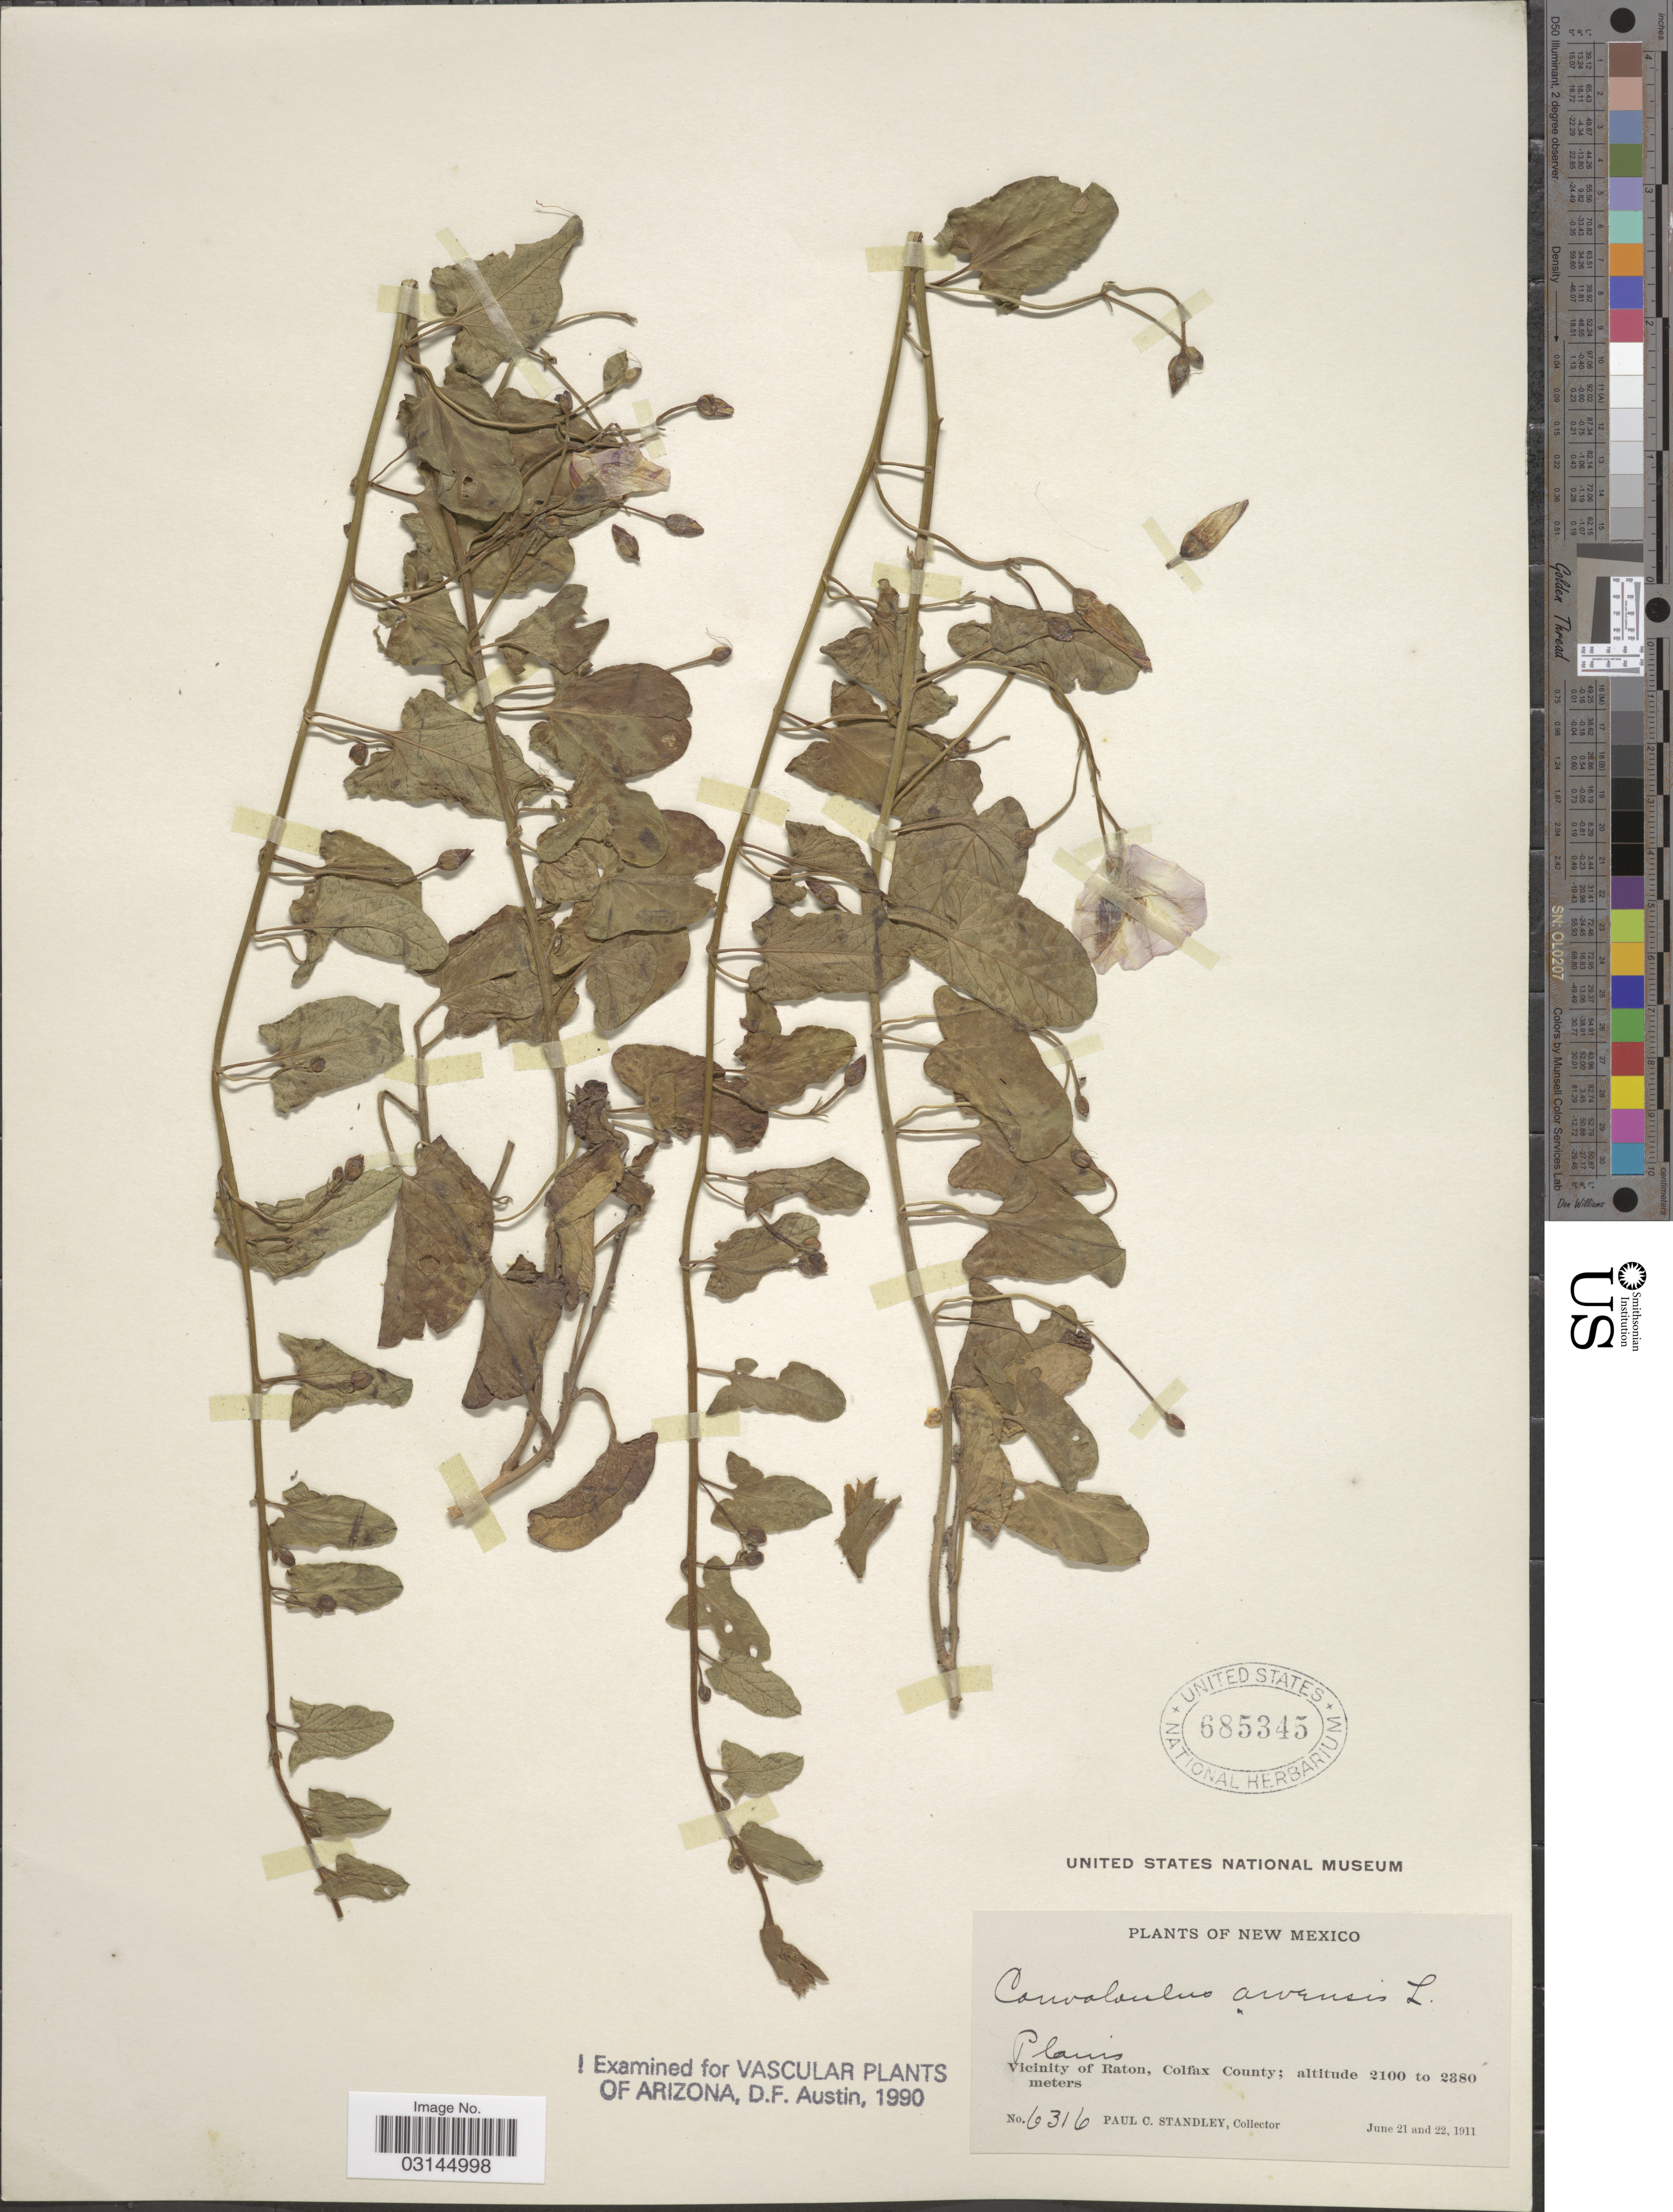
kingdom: Plantae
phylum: Tracheophyta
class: Magnoliopsida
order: Solanales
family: Convolvulaceae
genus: Convolvulus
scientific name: Convolvulus arvensis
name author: L.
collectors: P. C. Standley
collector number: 6316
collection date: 1911-06-21/1911-06-22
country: United States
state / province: New Mexico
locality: Vicinity of Raton, Colfax County.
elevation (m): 2100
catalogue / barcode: US 685345